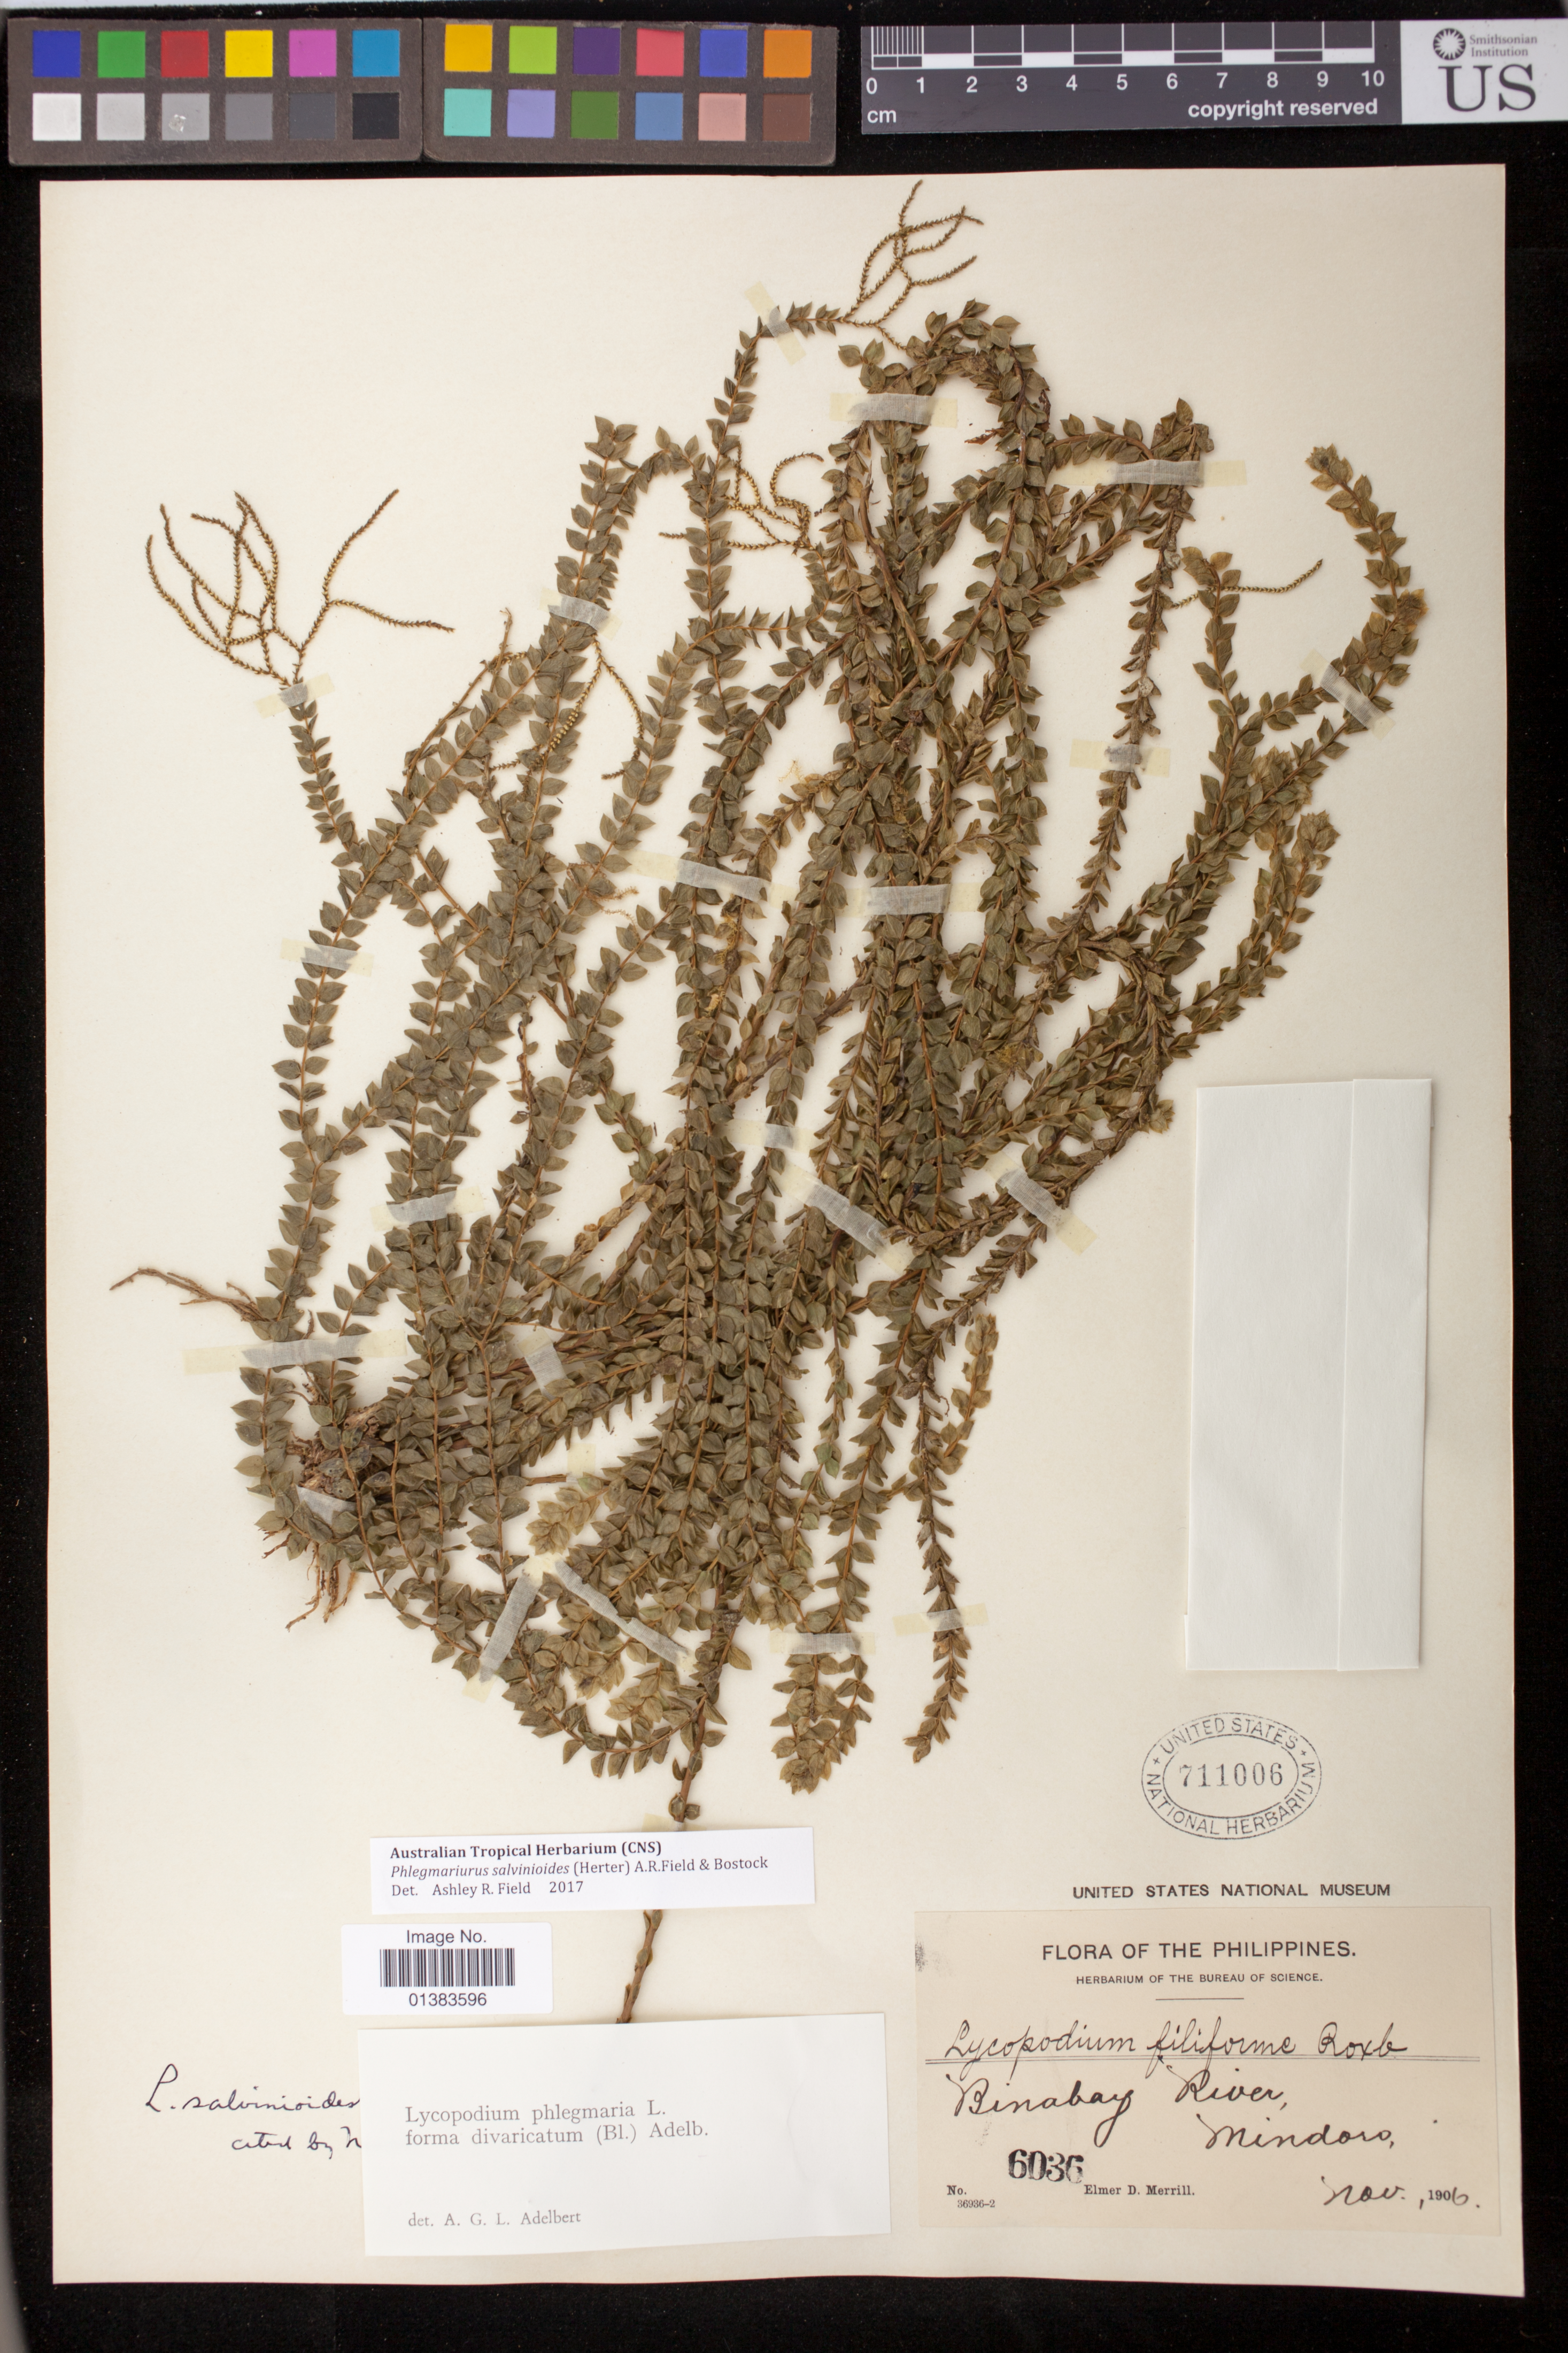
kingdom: Plantae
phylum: Tracheophyta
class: Lycopodiopsida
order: Lycopodiales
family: Lycopodiaceae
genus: Urostachys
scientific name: Urostachys salvinioides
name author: Herter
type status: Isosyntype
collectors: E. D. Merrill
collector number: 6036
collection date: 1906-11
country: Philippines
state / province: Mimaropa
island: Mindoro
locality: Binabay River, Mindoro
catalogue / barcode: US 711006